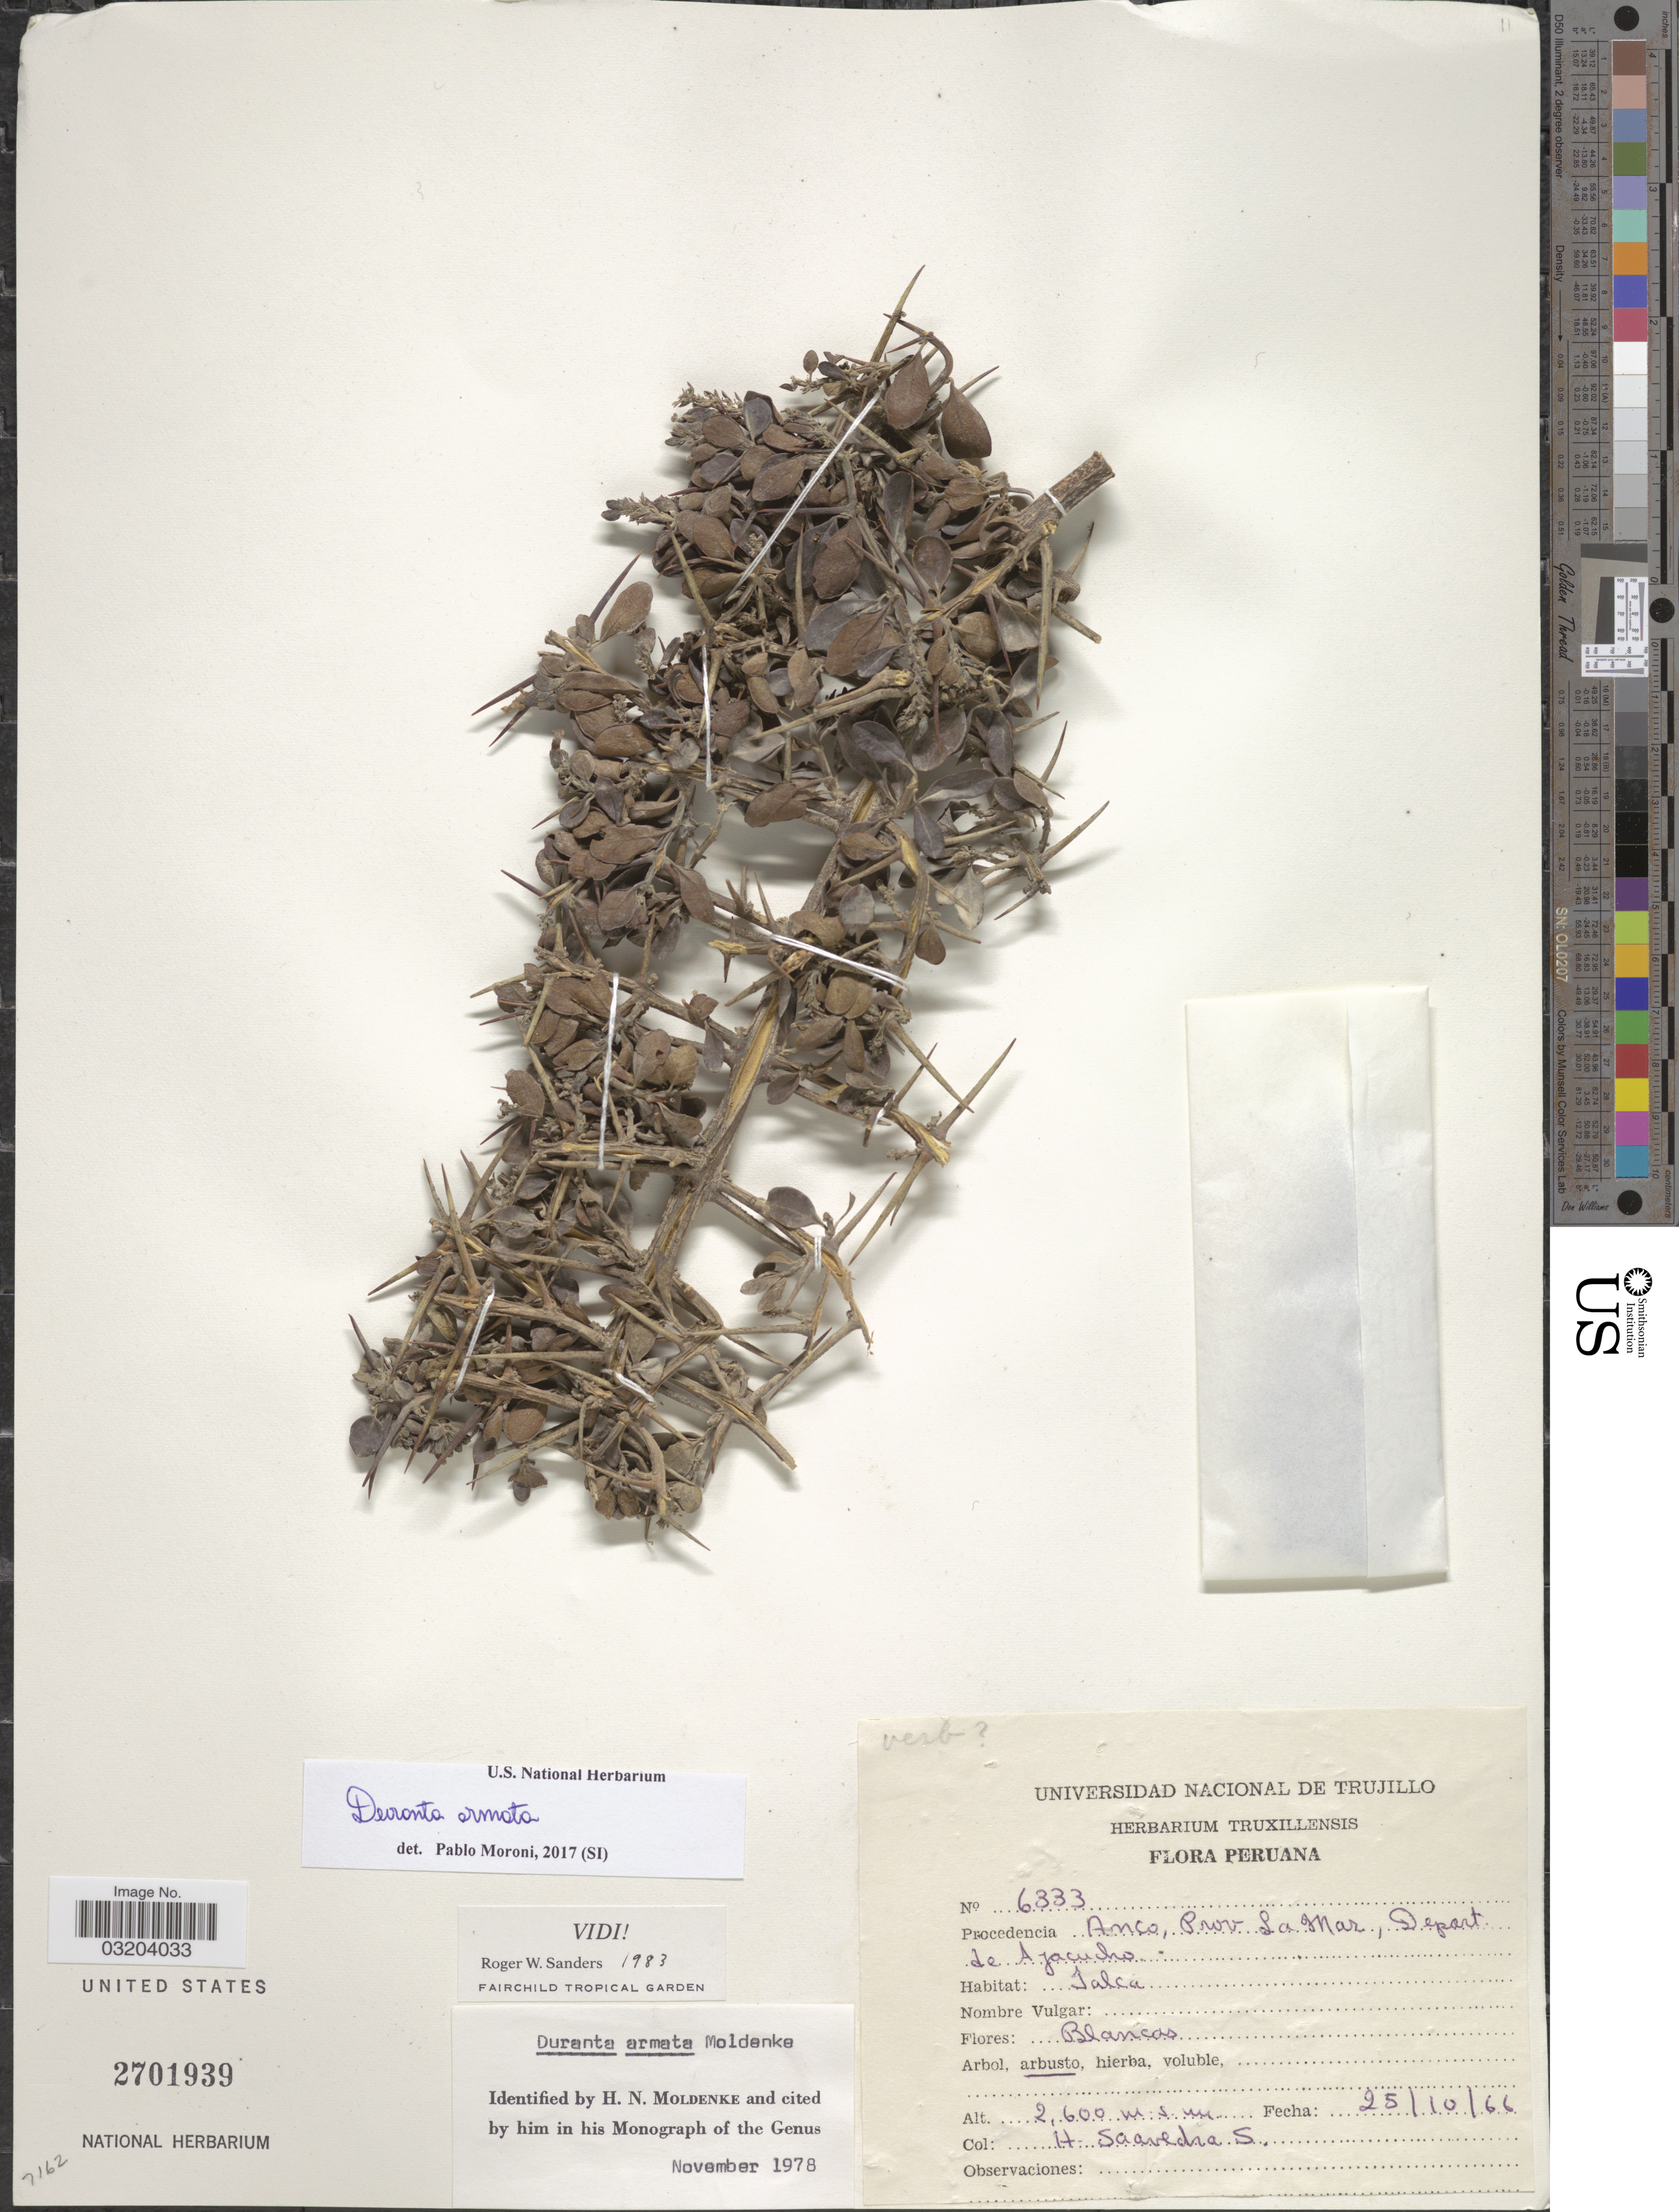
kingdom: Plantae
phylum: Tracheophyta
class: Magnoliopsida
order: Lamiales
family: Verbenaceae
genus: Duranta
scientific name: Duranta armata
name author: Moldenke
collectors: H. Saavedra S.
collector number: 6333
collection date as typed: Transcribed d/m/y: 25/10/66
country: Peru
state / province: Ayacucho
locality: Procedencia Anco, Prov La Mar, Depart. de Ayacucho.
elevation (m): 2600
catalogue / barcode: US 2701939